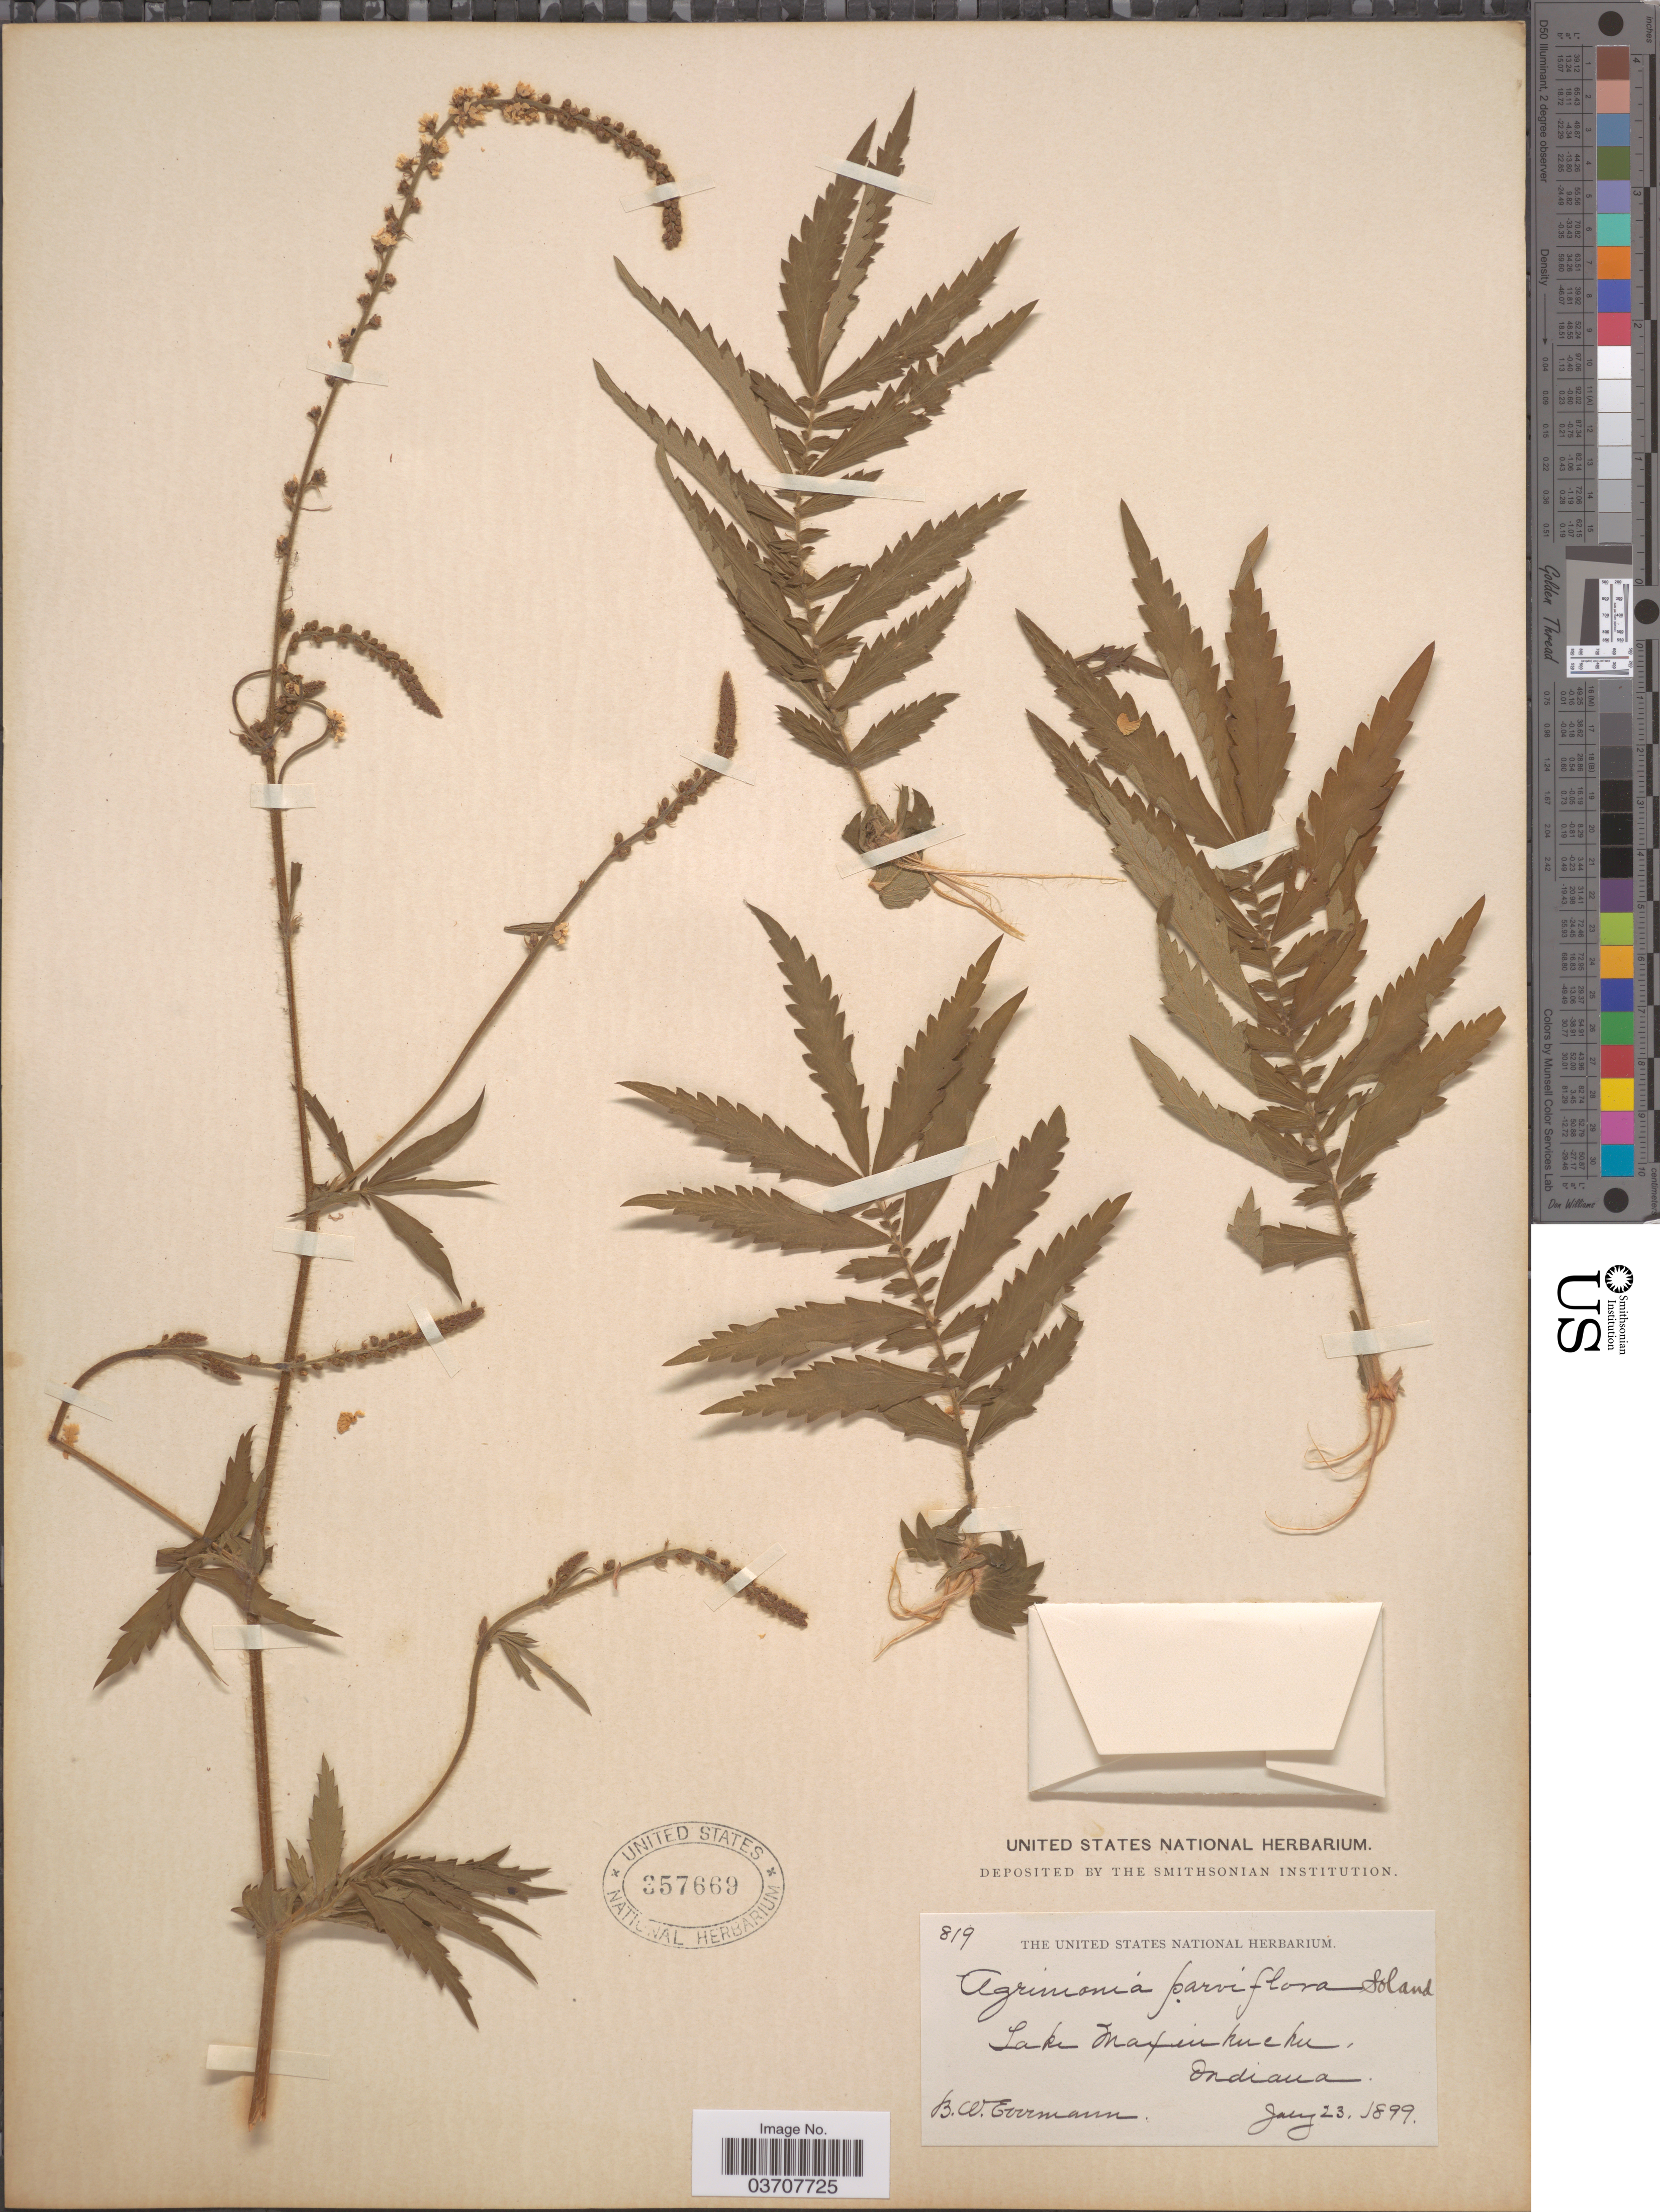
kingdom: Plantae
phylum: Tracheophyta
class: Magnoliopsida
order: Rosales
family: Rosaceae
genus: Agrimonia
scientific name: Agrimonia parviflora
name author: Aiton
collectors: B. W. Evermann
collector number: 819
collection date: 1899-07-23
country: United States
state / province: Indiana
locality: Lake Maxinkuckee.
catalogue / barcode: US 357669